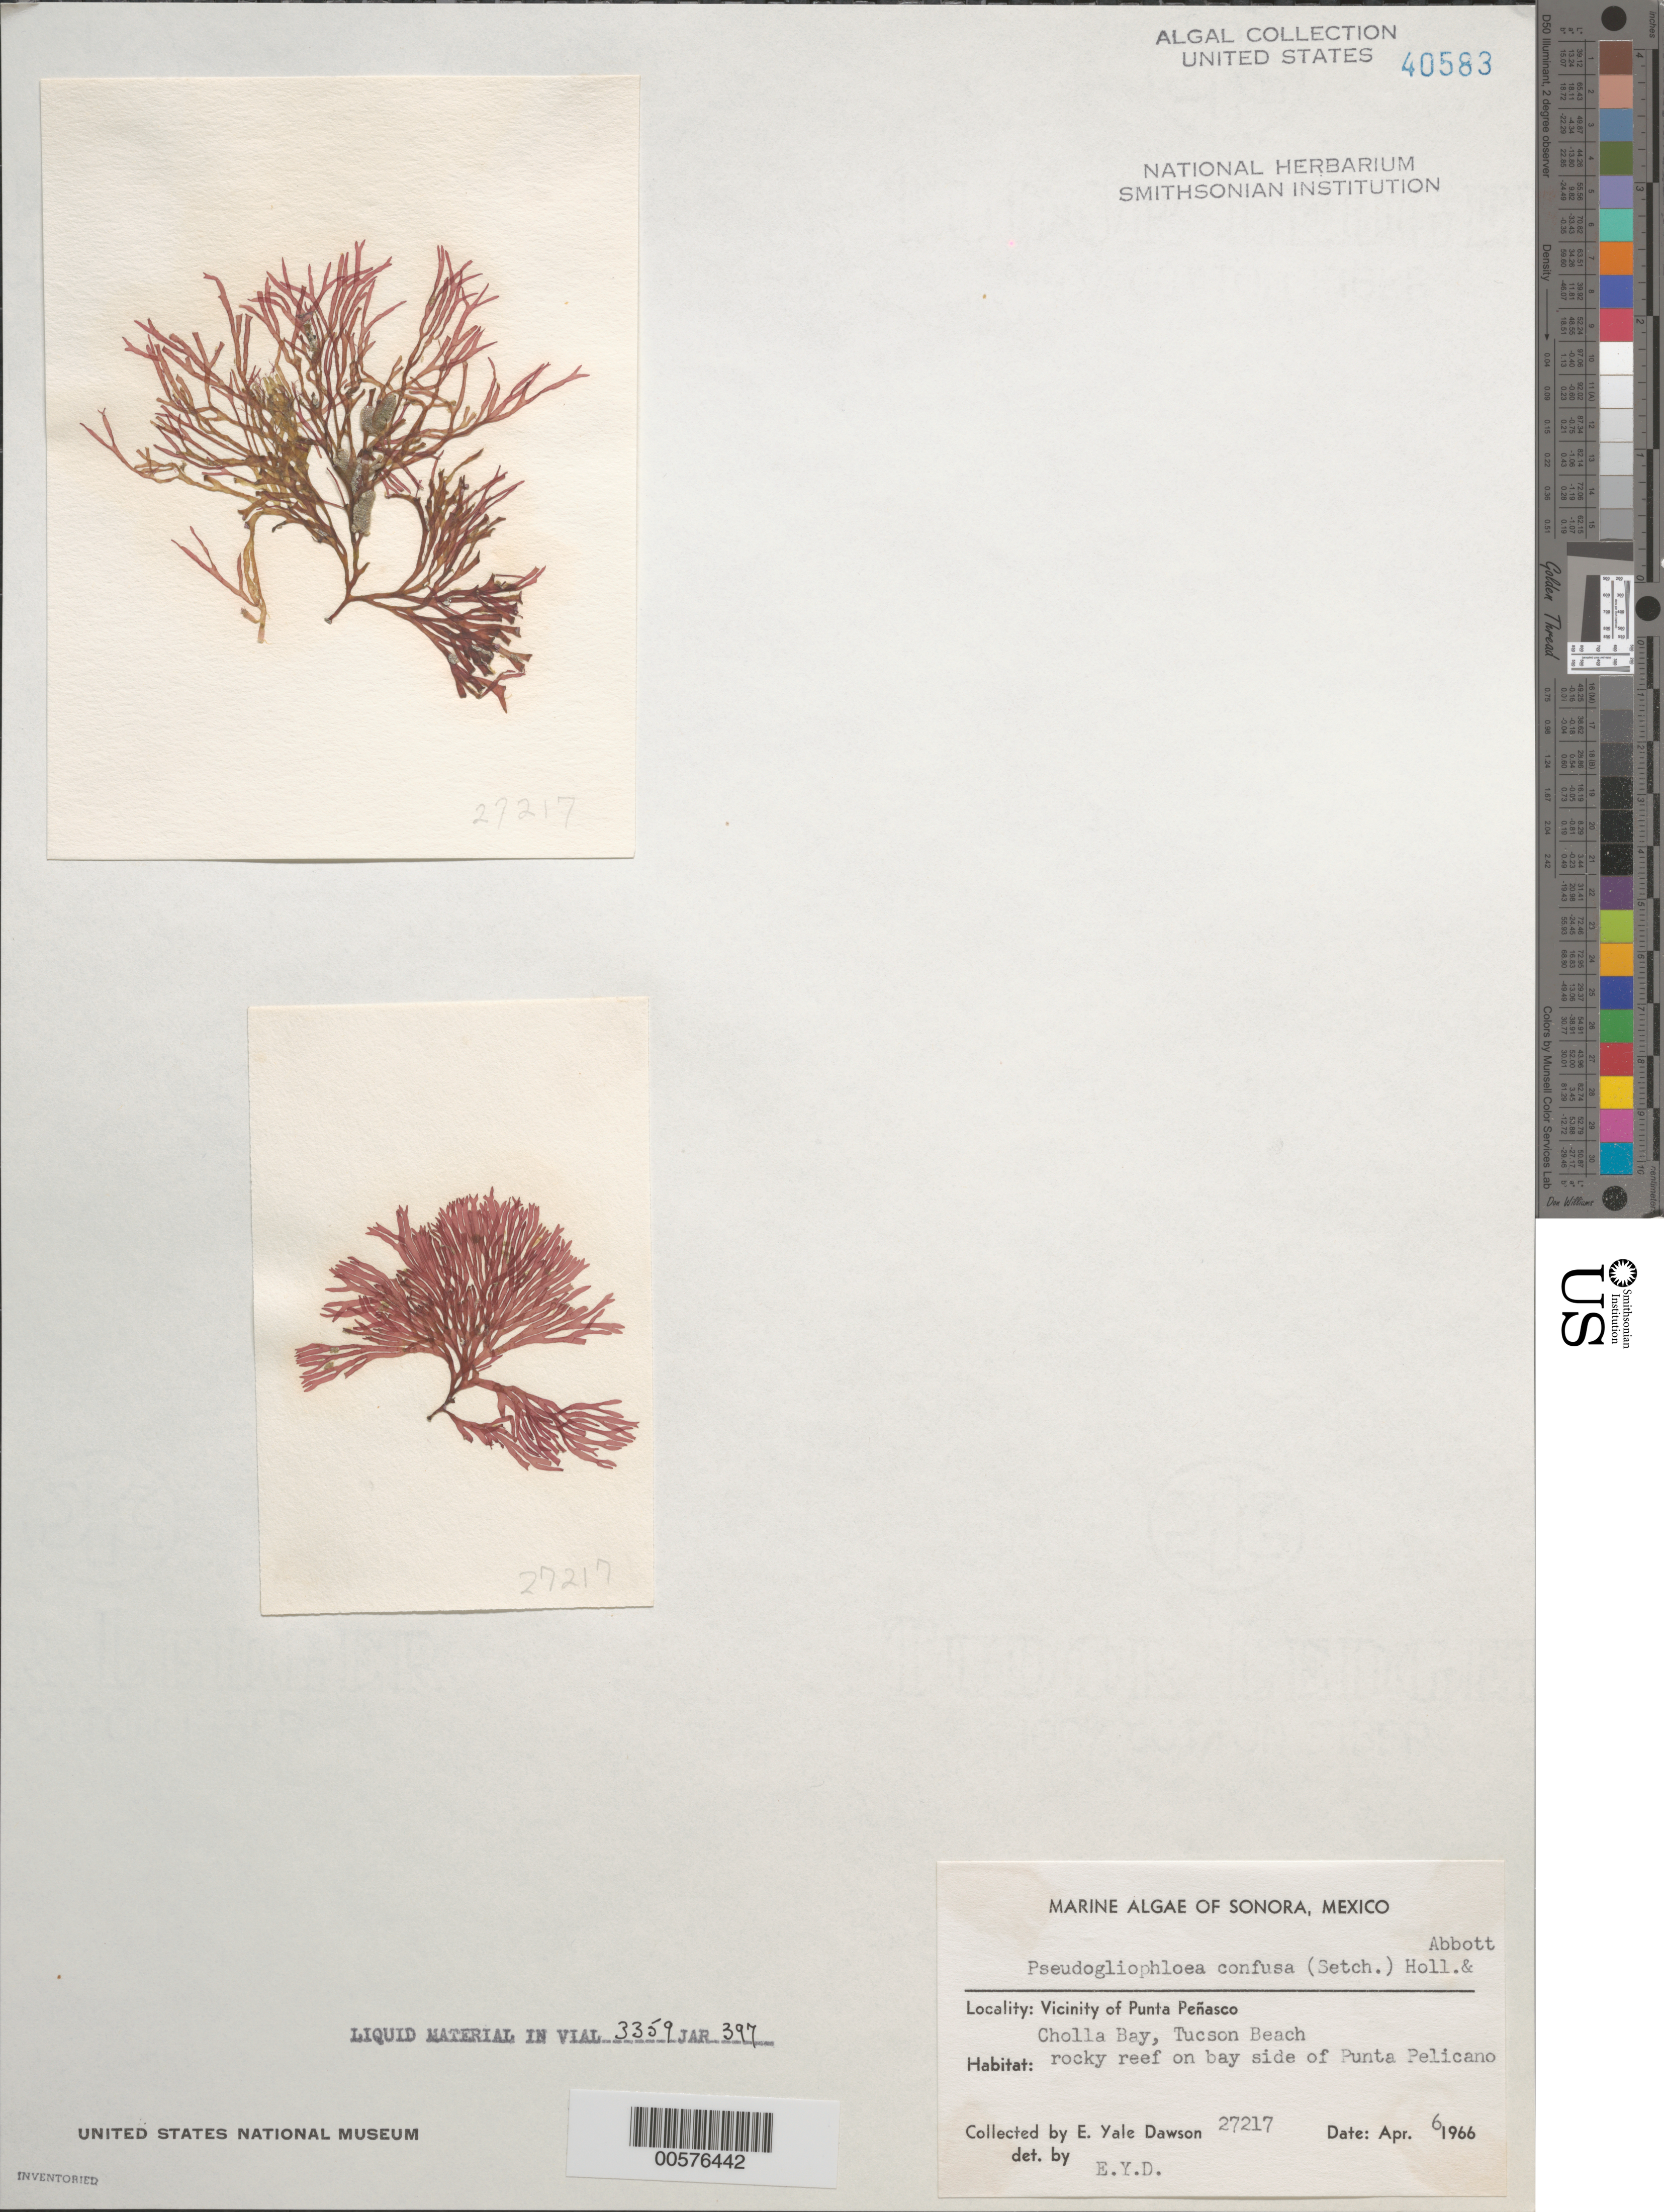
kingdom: Plantae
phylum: Rhodophyta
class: Florideophyceae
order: Nemaliales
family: Scinaiaceae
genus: Scinaia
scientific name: Scinaia confusa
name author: (Setch.) Huisman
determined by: Algae name updating Project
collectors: E. Y. Dawson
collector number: EYD 27217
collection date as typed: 06 Apr 1966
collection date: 1966-04-06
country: Mexico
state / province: Sonora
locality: Cholla Bay, Tucson Beach, Punta Pelicano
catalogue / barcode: US 40583